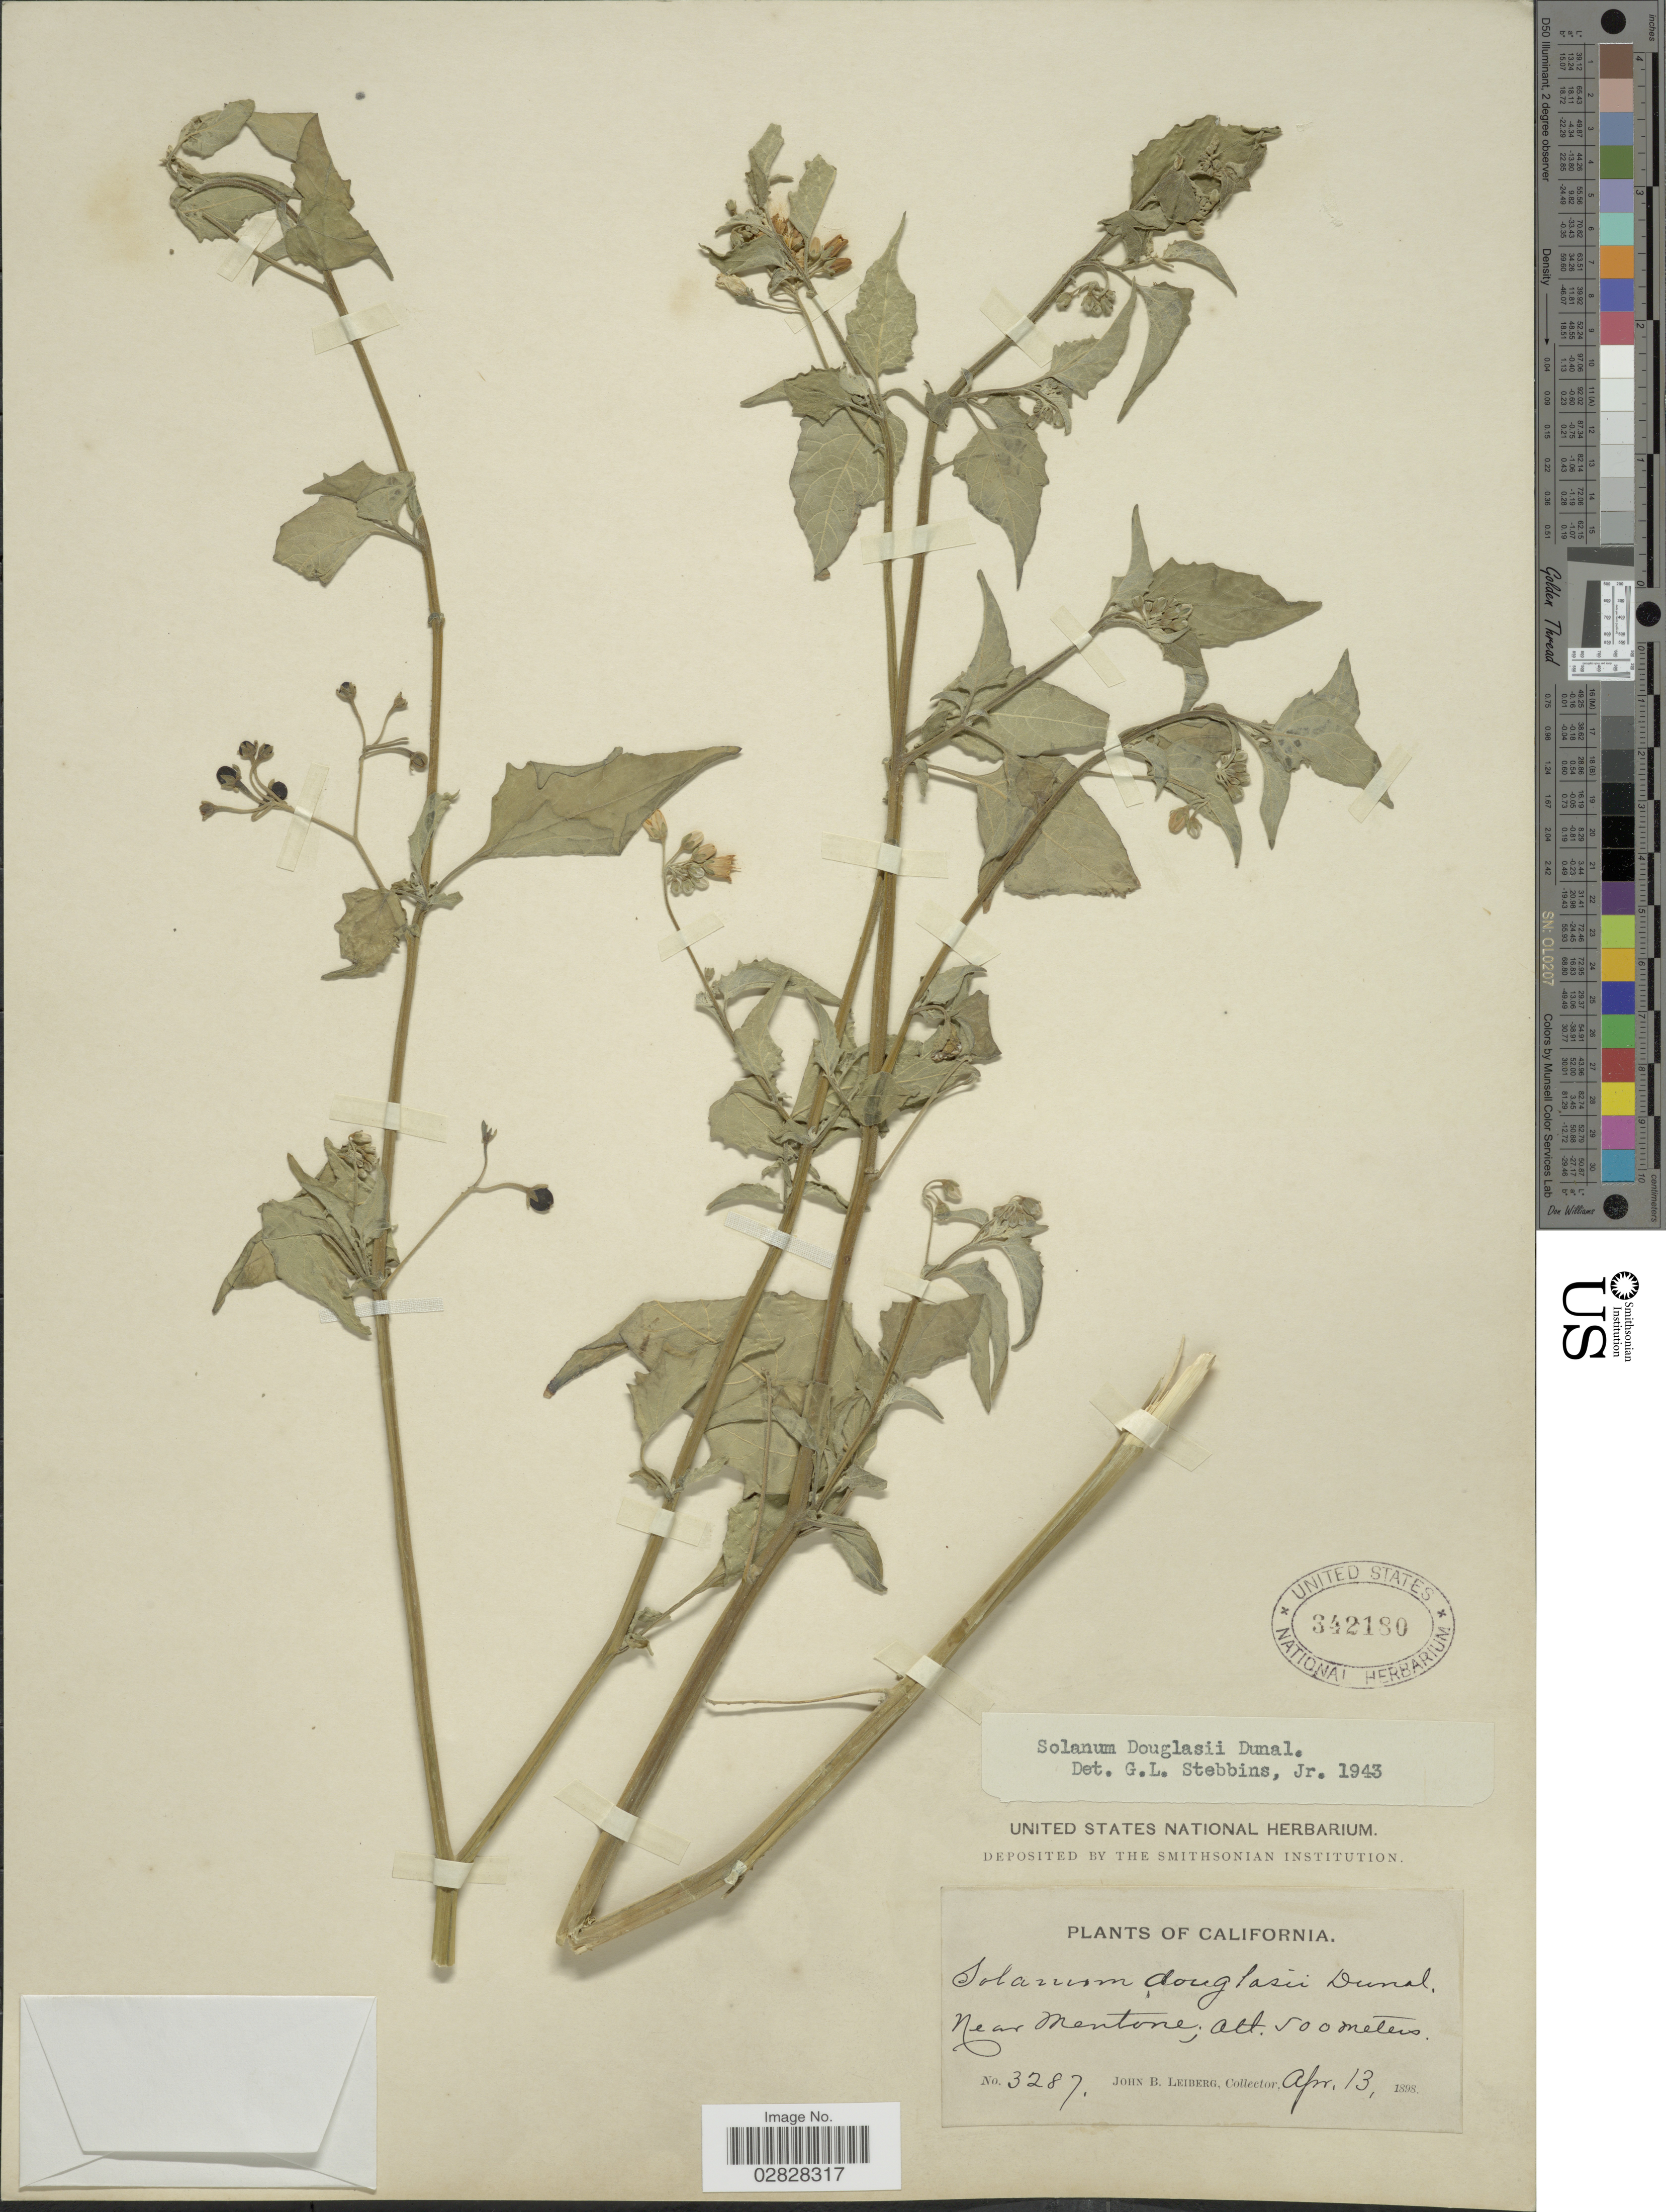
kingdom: Plantae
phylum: Tracheophyta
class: Magnoliopsida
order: Solanales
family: Solanaceae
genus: Solanum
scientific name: Solanum douglasii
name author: Dunal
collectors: J. B. Leiberg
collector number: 3287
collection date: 1898-04-13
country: United States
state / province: California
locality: Near Mentone.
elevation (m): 500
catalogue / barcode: US 342180